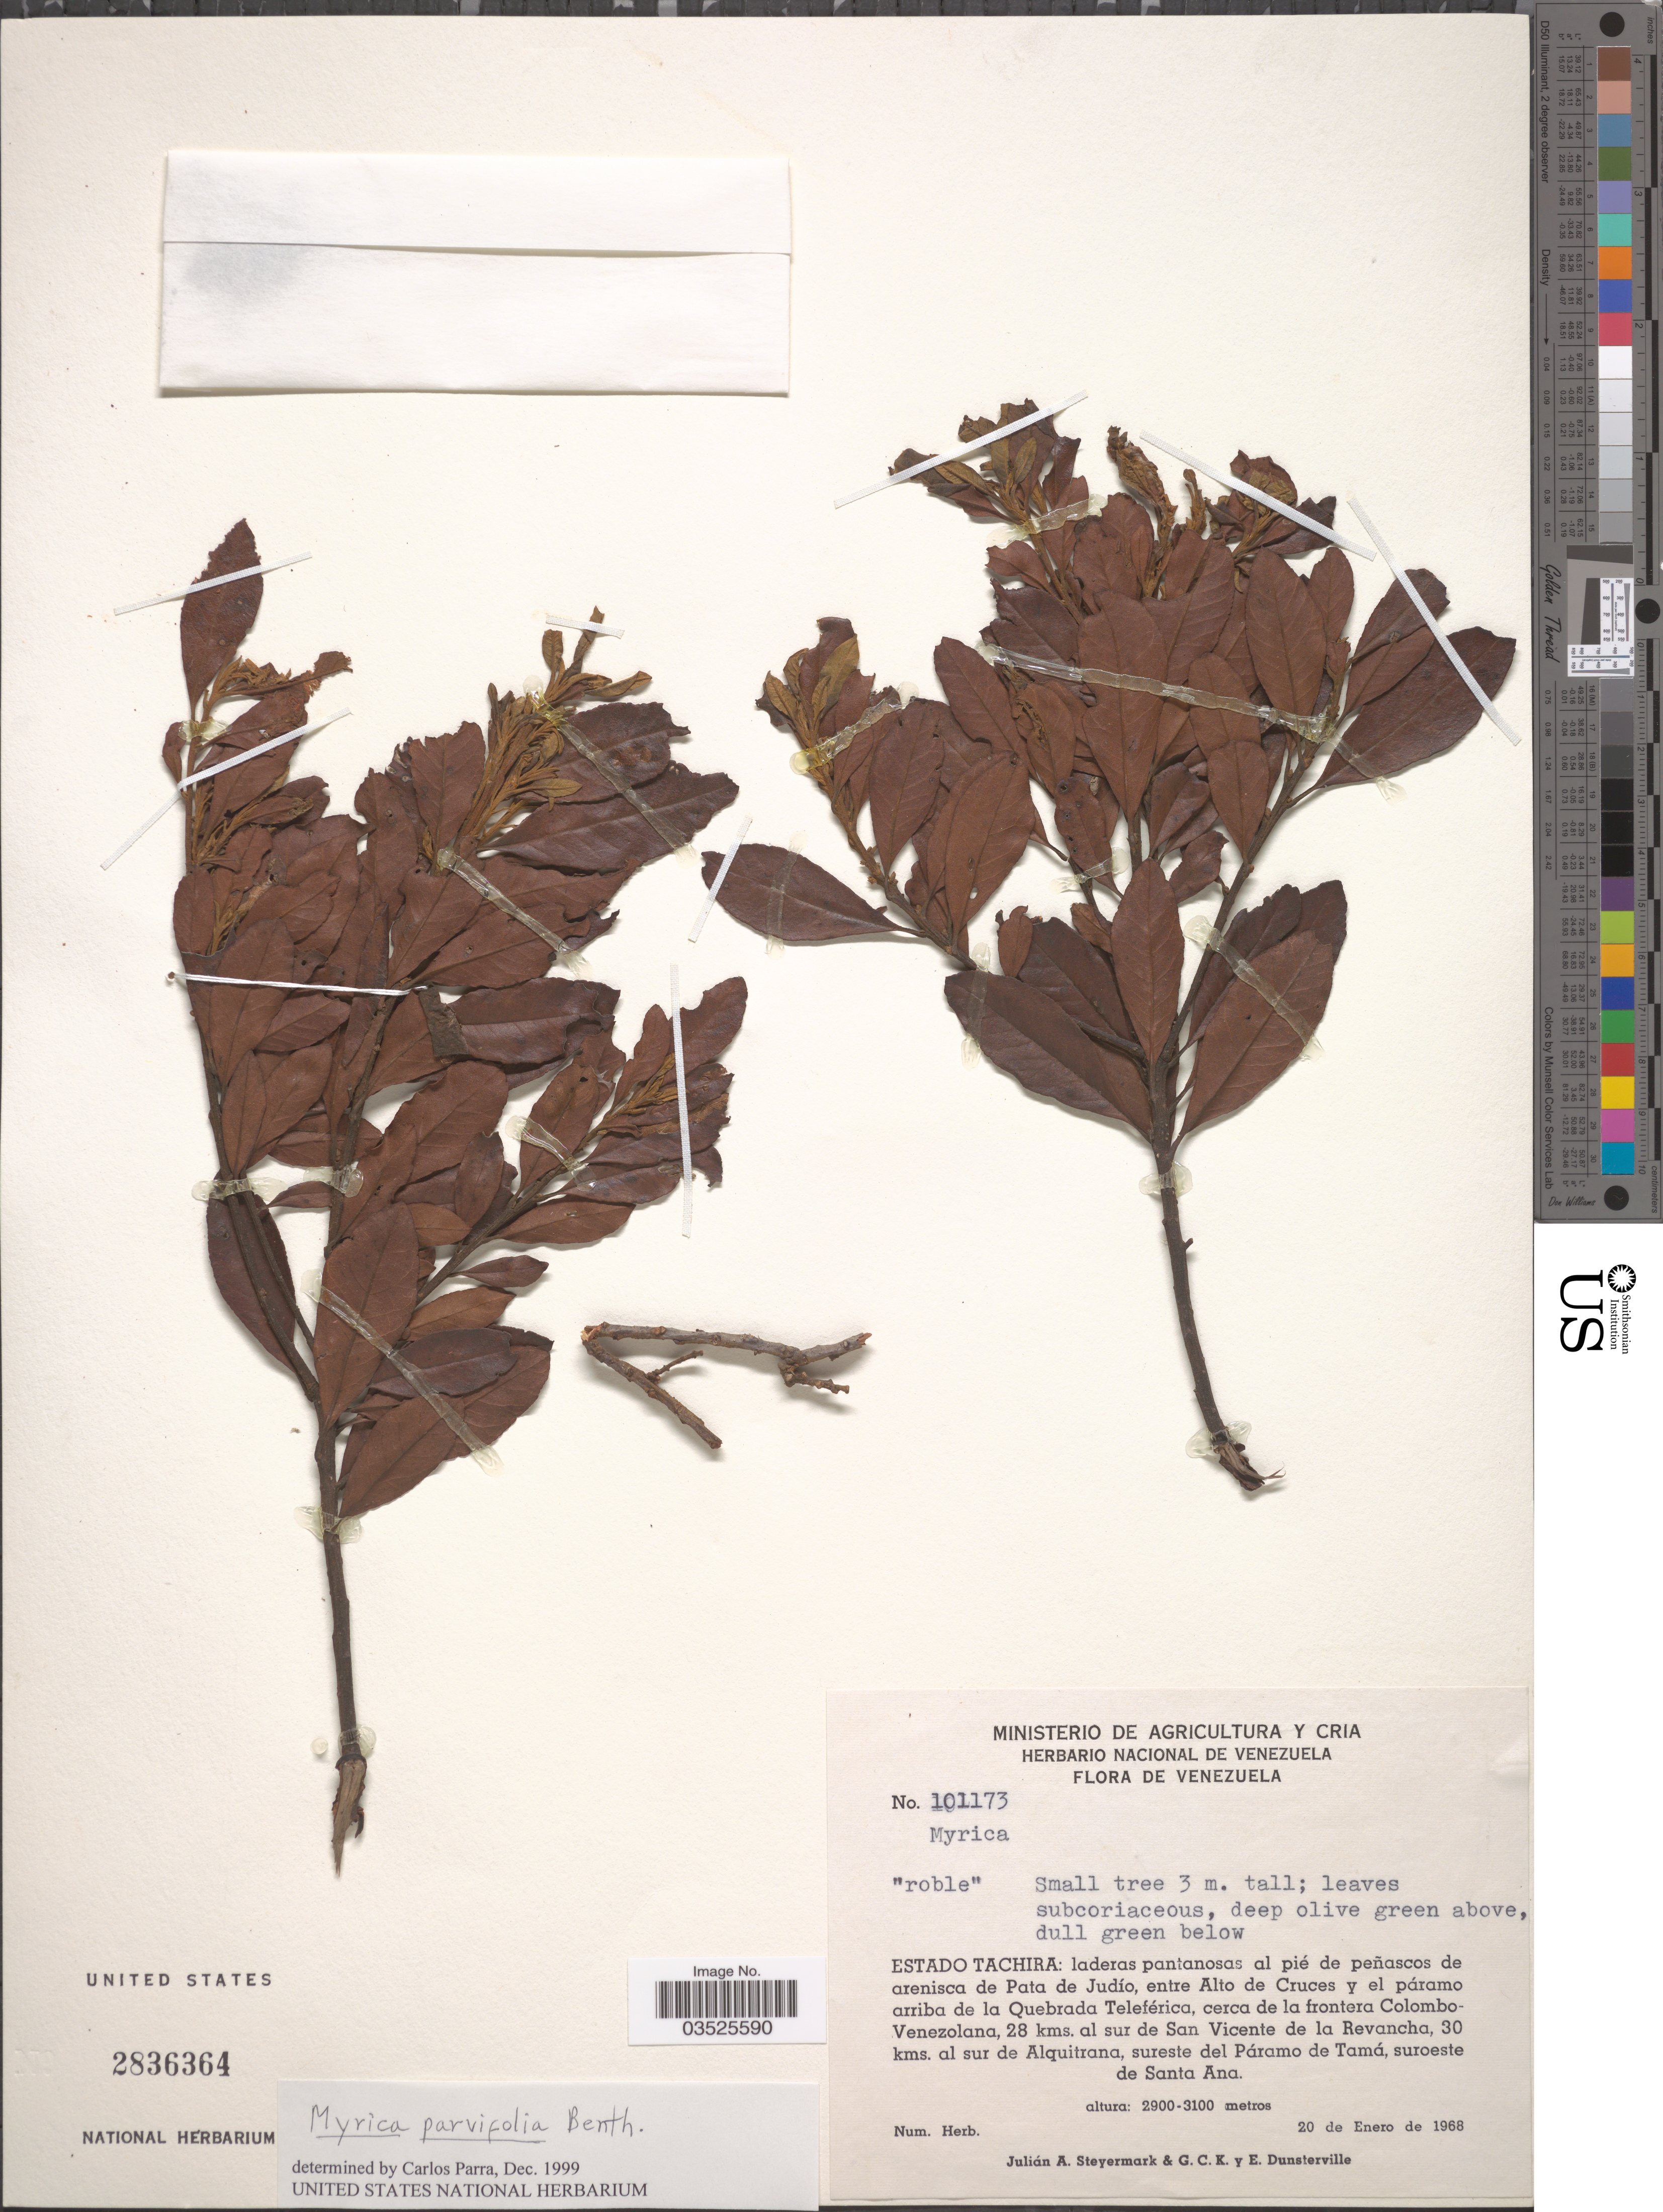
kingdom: Plantae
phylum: Tracheophyta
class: Magnoliopsida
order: Fagales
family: Myricaceae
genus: Morella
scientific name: Morella parvifolia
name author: (Benth.) Parra-Os.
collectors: J. Steyermark, G. C. K. Dunsterville & E. Dunsterville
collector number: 101173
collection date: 1968-01-20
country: Venezuela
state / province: Tachira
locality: Laderas pantanosas al pié de peñascos de arenisca de Pata de Judío, entre Alto de Cruces y el páramo arriba de la Quebrada Teleférica, cerca de la frontera Colombo-Venezolana, 28 kms. al sur de San Vicente de la Revancha, 30 kms. al sur de Alquitrana, sureste del Páramo de Tamá, suroeste de Santa Ana.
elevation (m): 2900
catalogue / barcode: US 2836364